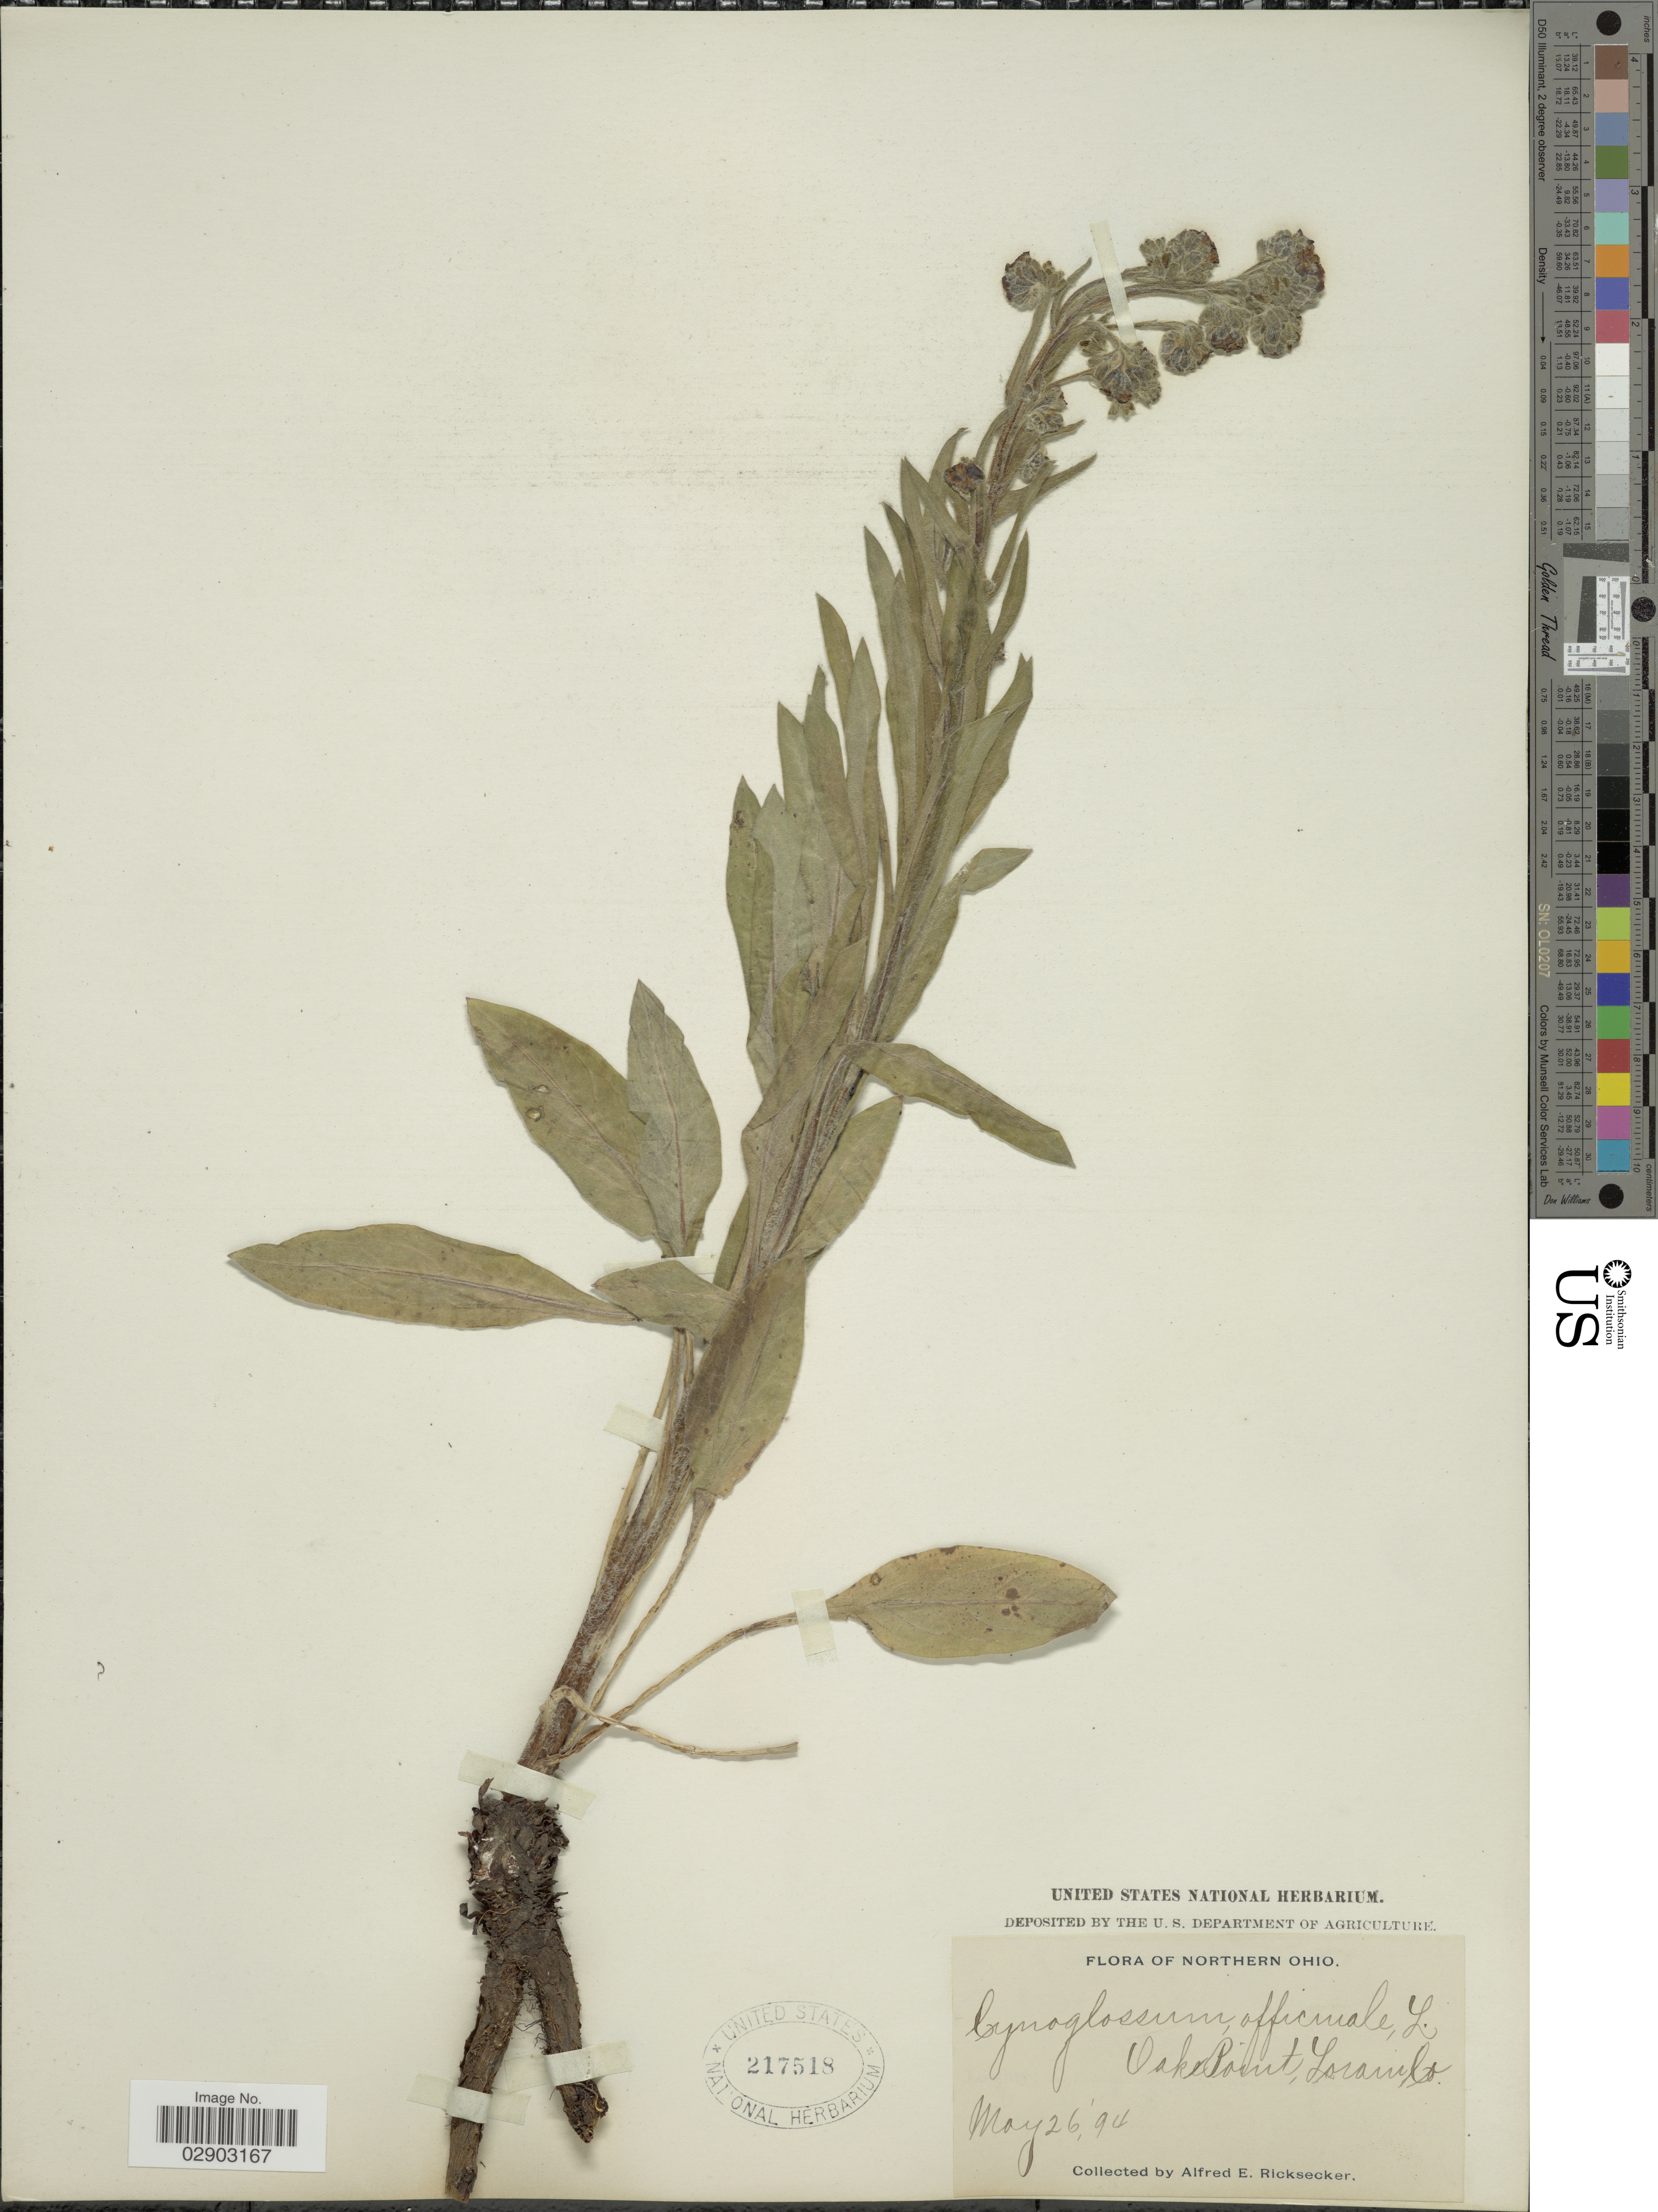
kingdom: Plantae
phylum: Tracheophyta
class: Magnoliopsida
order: Boraginales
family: Boraginaceae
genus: Cynoglossum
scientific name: Cynoglossum officinale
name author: L.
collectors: A. E. Ricksecker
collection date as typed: Transcribed d/m/y: 26/5/94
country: United States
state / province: Ohio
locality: Northern Ohio. Oak Point, Lorain Co.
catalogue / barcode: US 217518